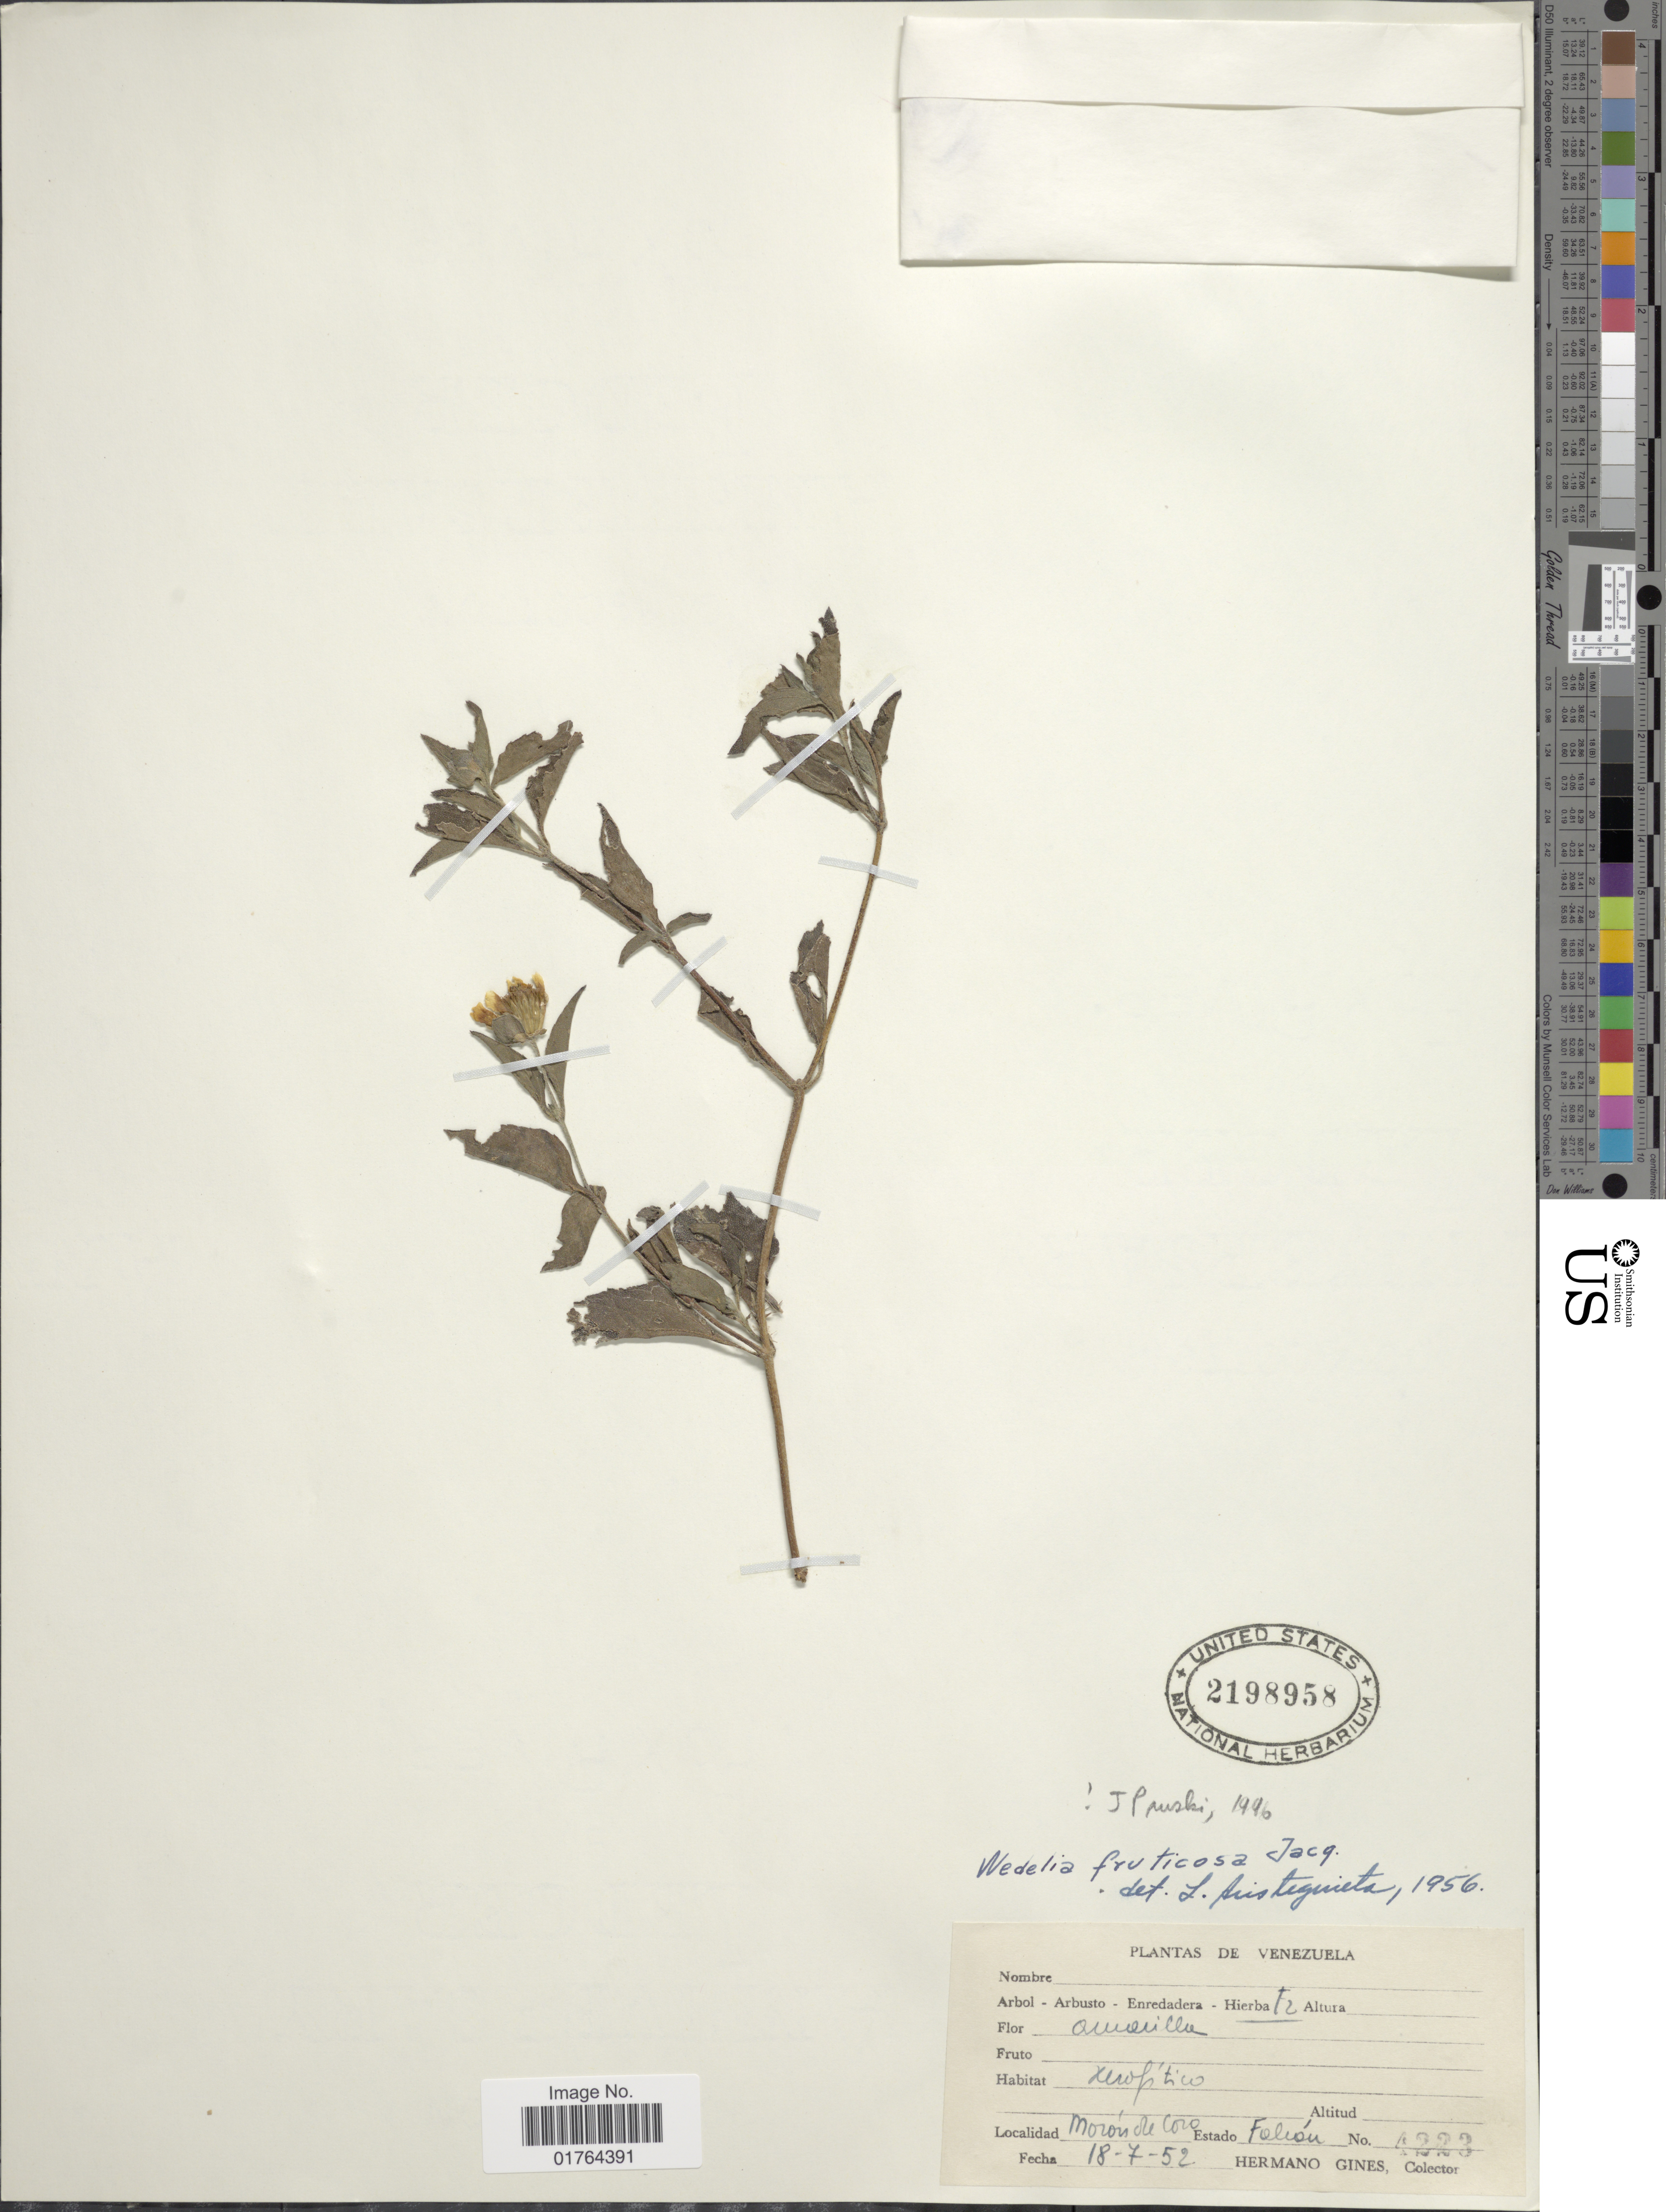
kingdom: Plantae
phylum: Tracheophyta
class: Magnoliopsida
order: Asterales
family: Asteraceae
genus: Wedelia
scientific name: Wedelia fruticosa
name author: Jacq.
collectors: Bro. Gines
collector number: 4223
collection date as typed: Transcribed d/m/y: 18/7/52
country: Venezuela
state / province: Falcón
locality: Moron de Coro, Estado Falcon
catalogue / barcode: US 2198958